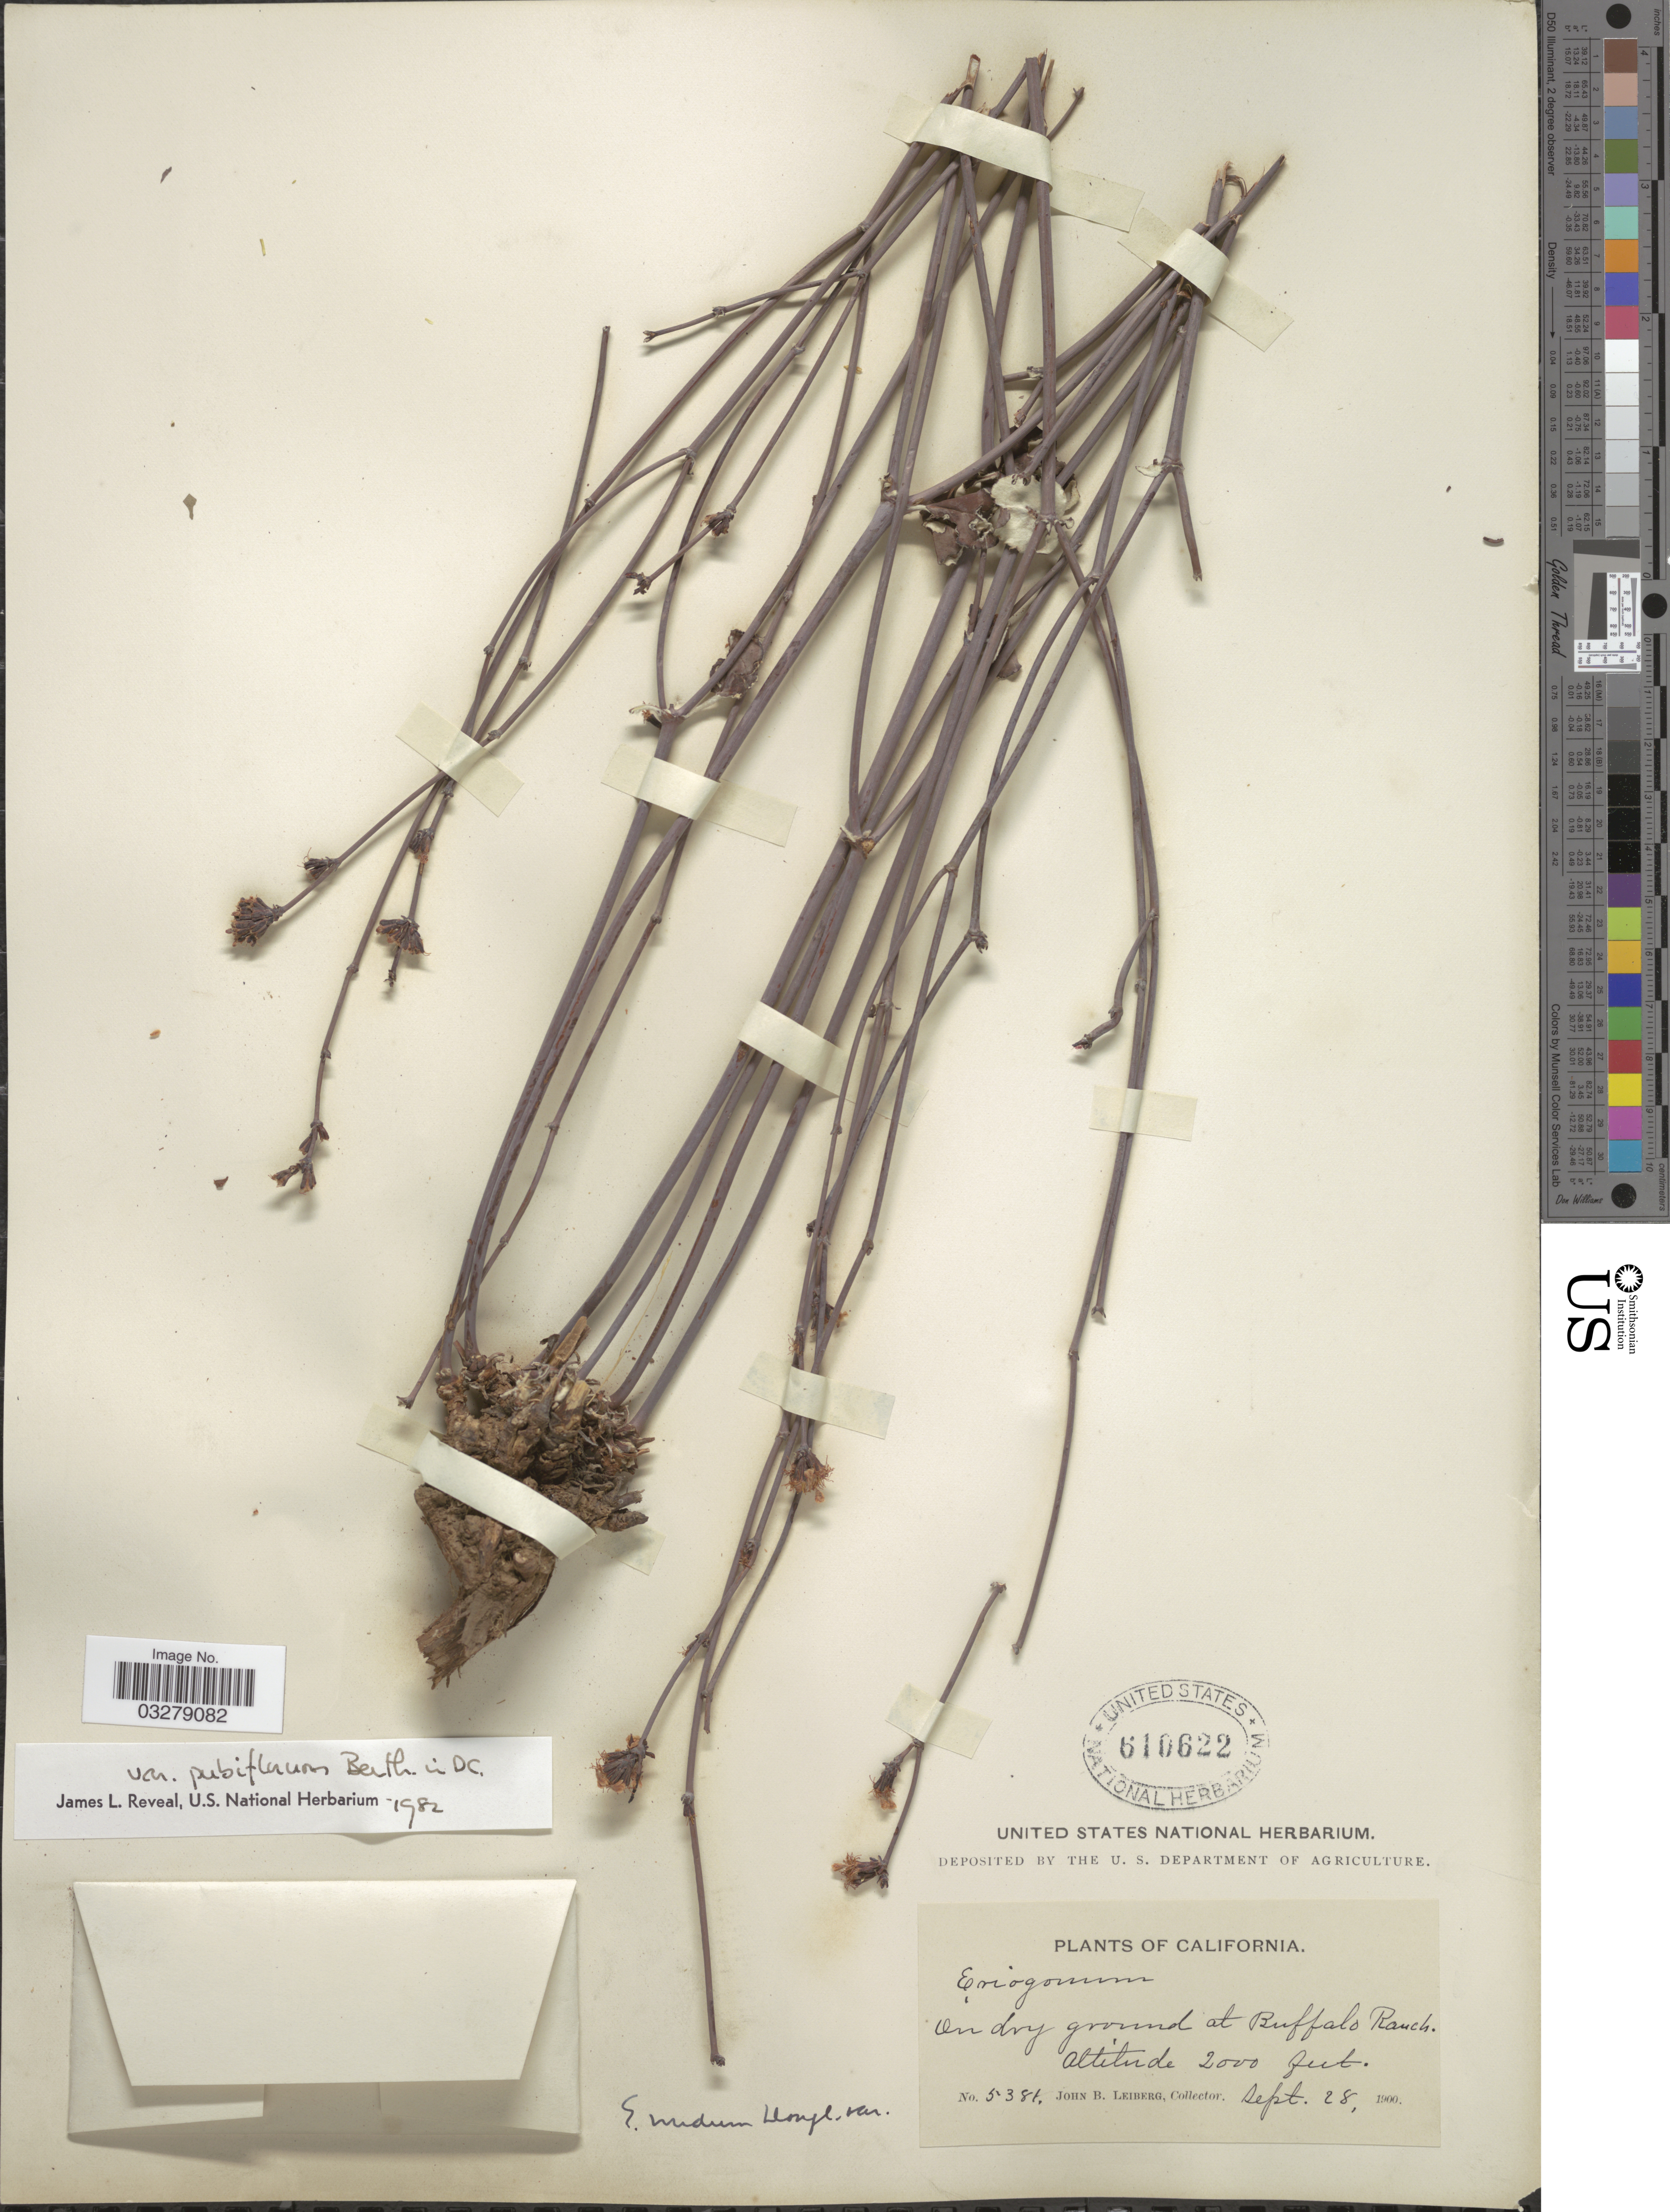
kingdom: Plantae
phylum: Tracheophyta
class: Magnoliopsida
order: Caryophyllales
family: Polygonaceae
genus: Eriogonum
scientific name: Eriogonum nudum var. pubiflorum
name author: Benth. in DC.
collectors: J. B. Leiberg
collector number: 5381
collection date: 1900-09-28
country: United States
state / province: California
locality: On dry ground at Buffalo Ranch.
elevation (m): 610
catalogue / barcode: US 610622